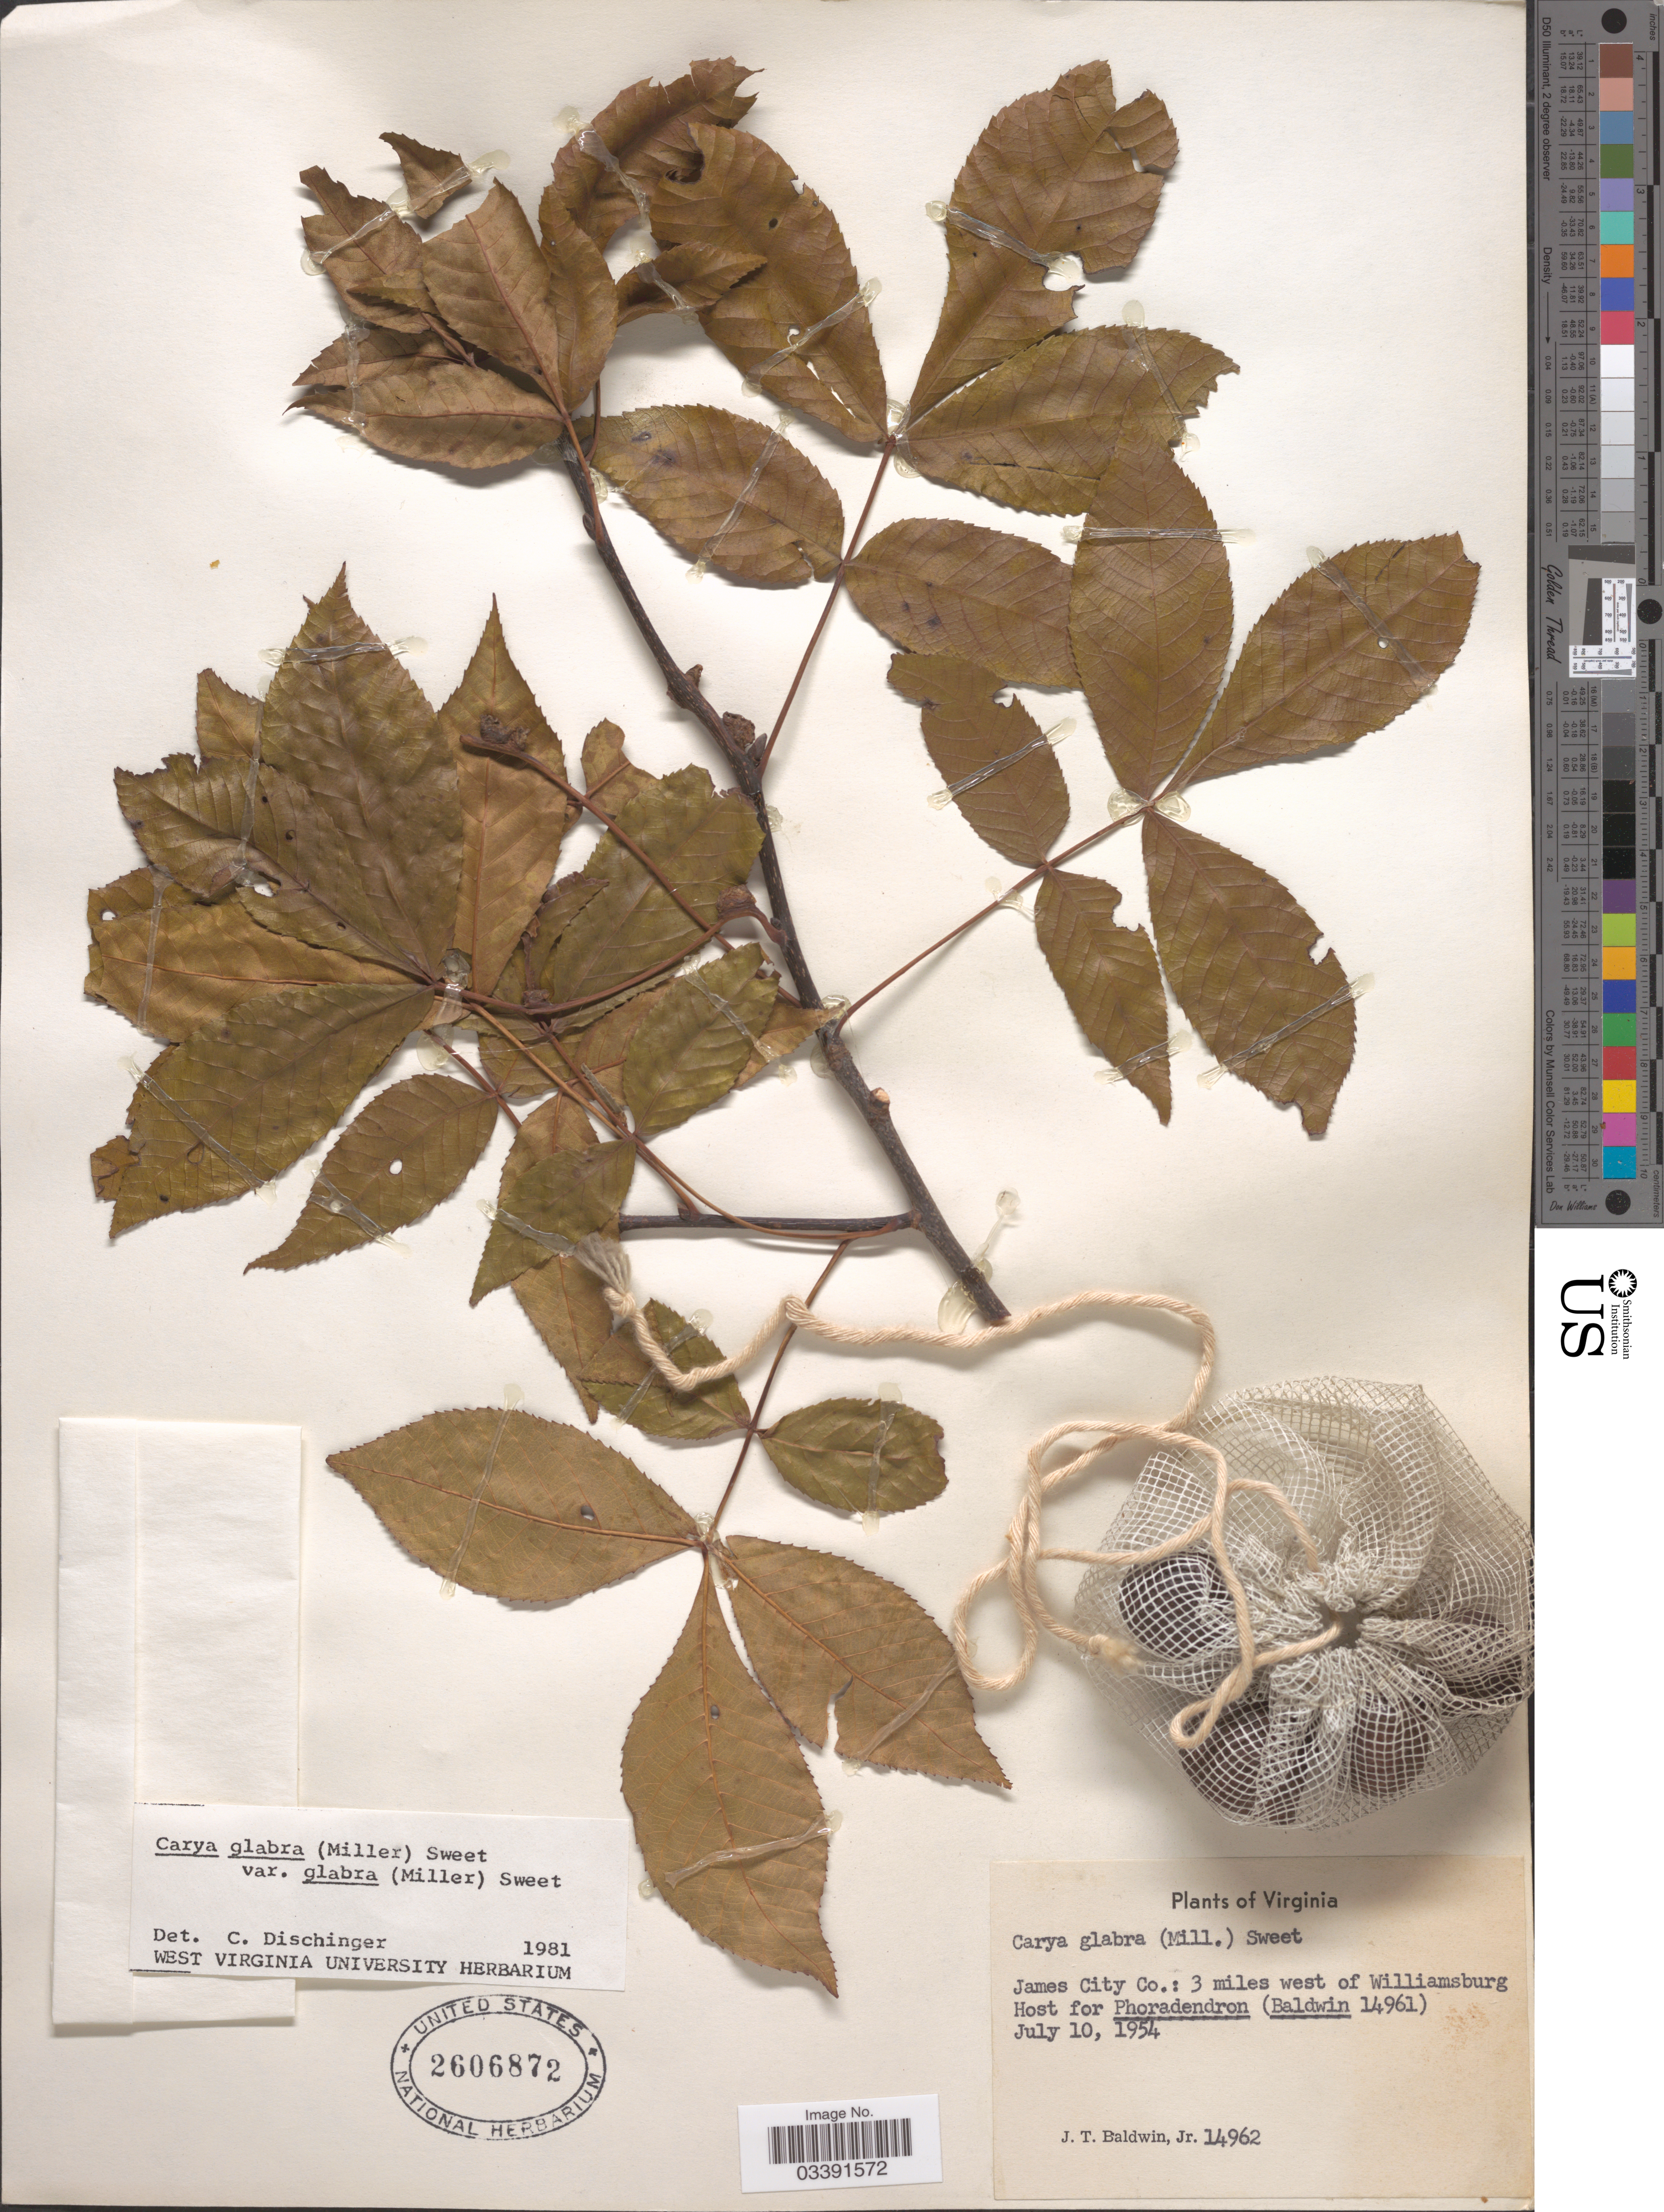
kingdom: Plantae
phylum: Tracheophyta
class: Magnoliopsida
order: Fagales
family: Juglandaceae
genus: Carya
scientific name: Carya glabra var. glabra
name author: (Mill.) Sweet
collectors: J. T. Baldwin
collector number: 14962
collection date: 1954-07-10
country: United States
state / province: Virginia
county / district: James City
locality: James City Co.: 3 miles west of Williamsburg.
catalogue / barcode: US 2606872